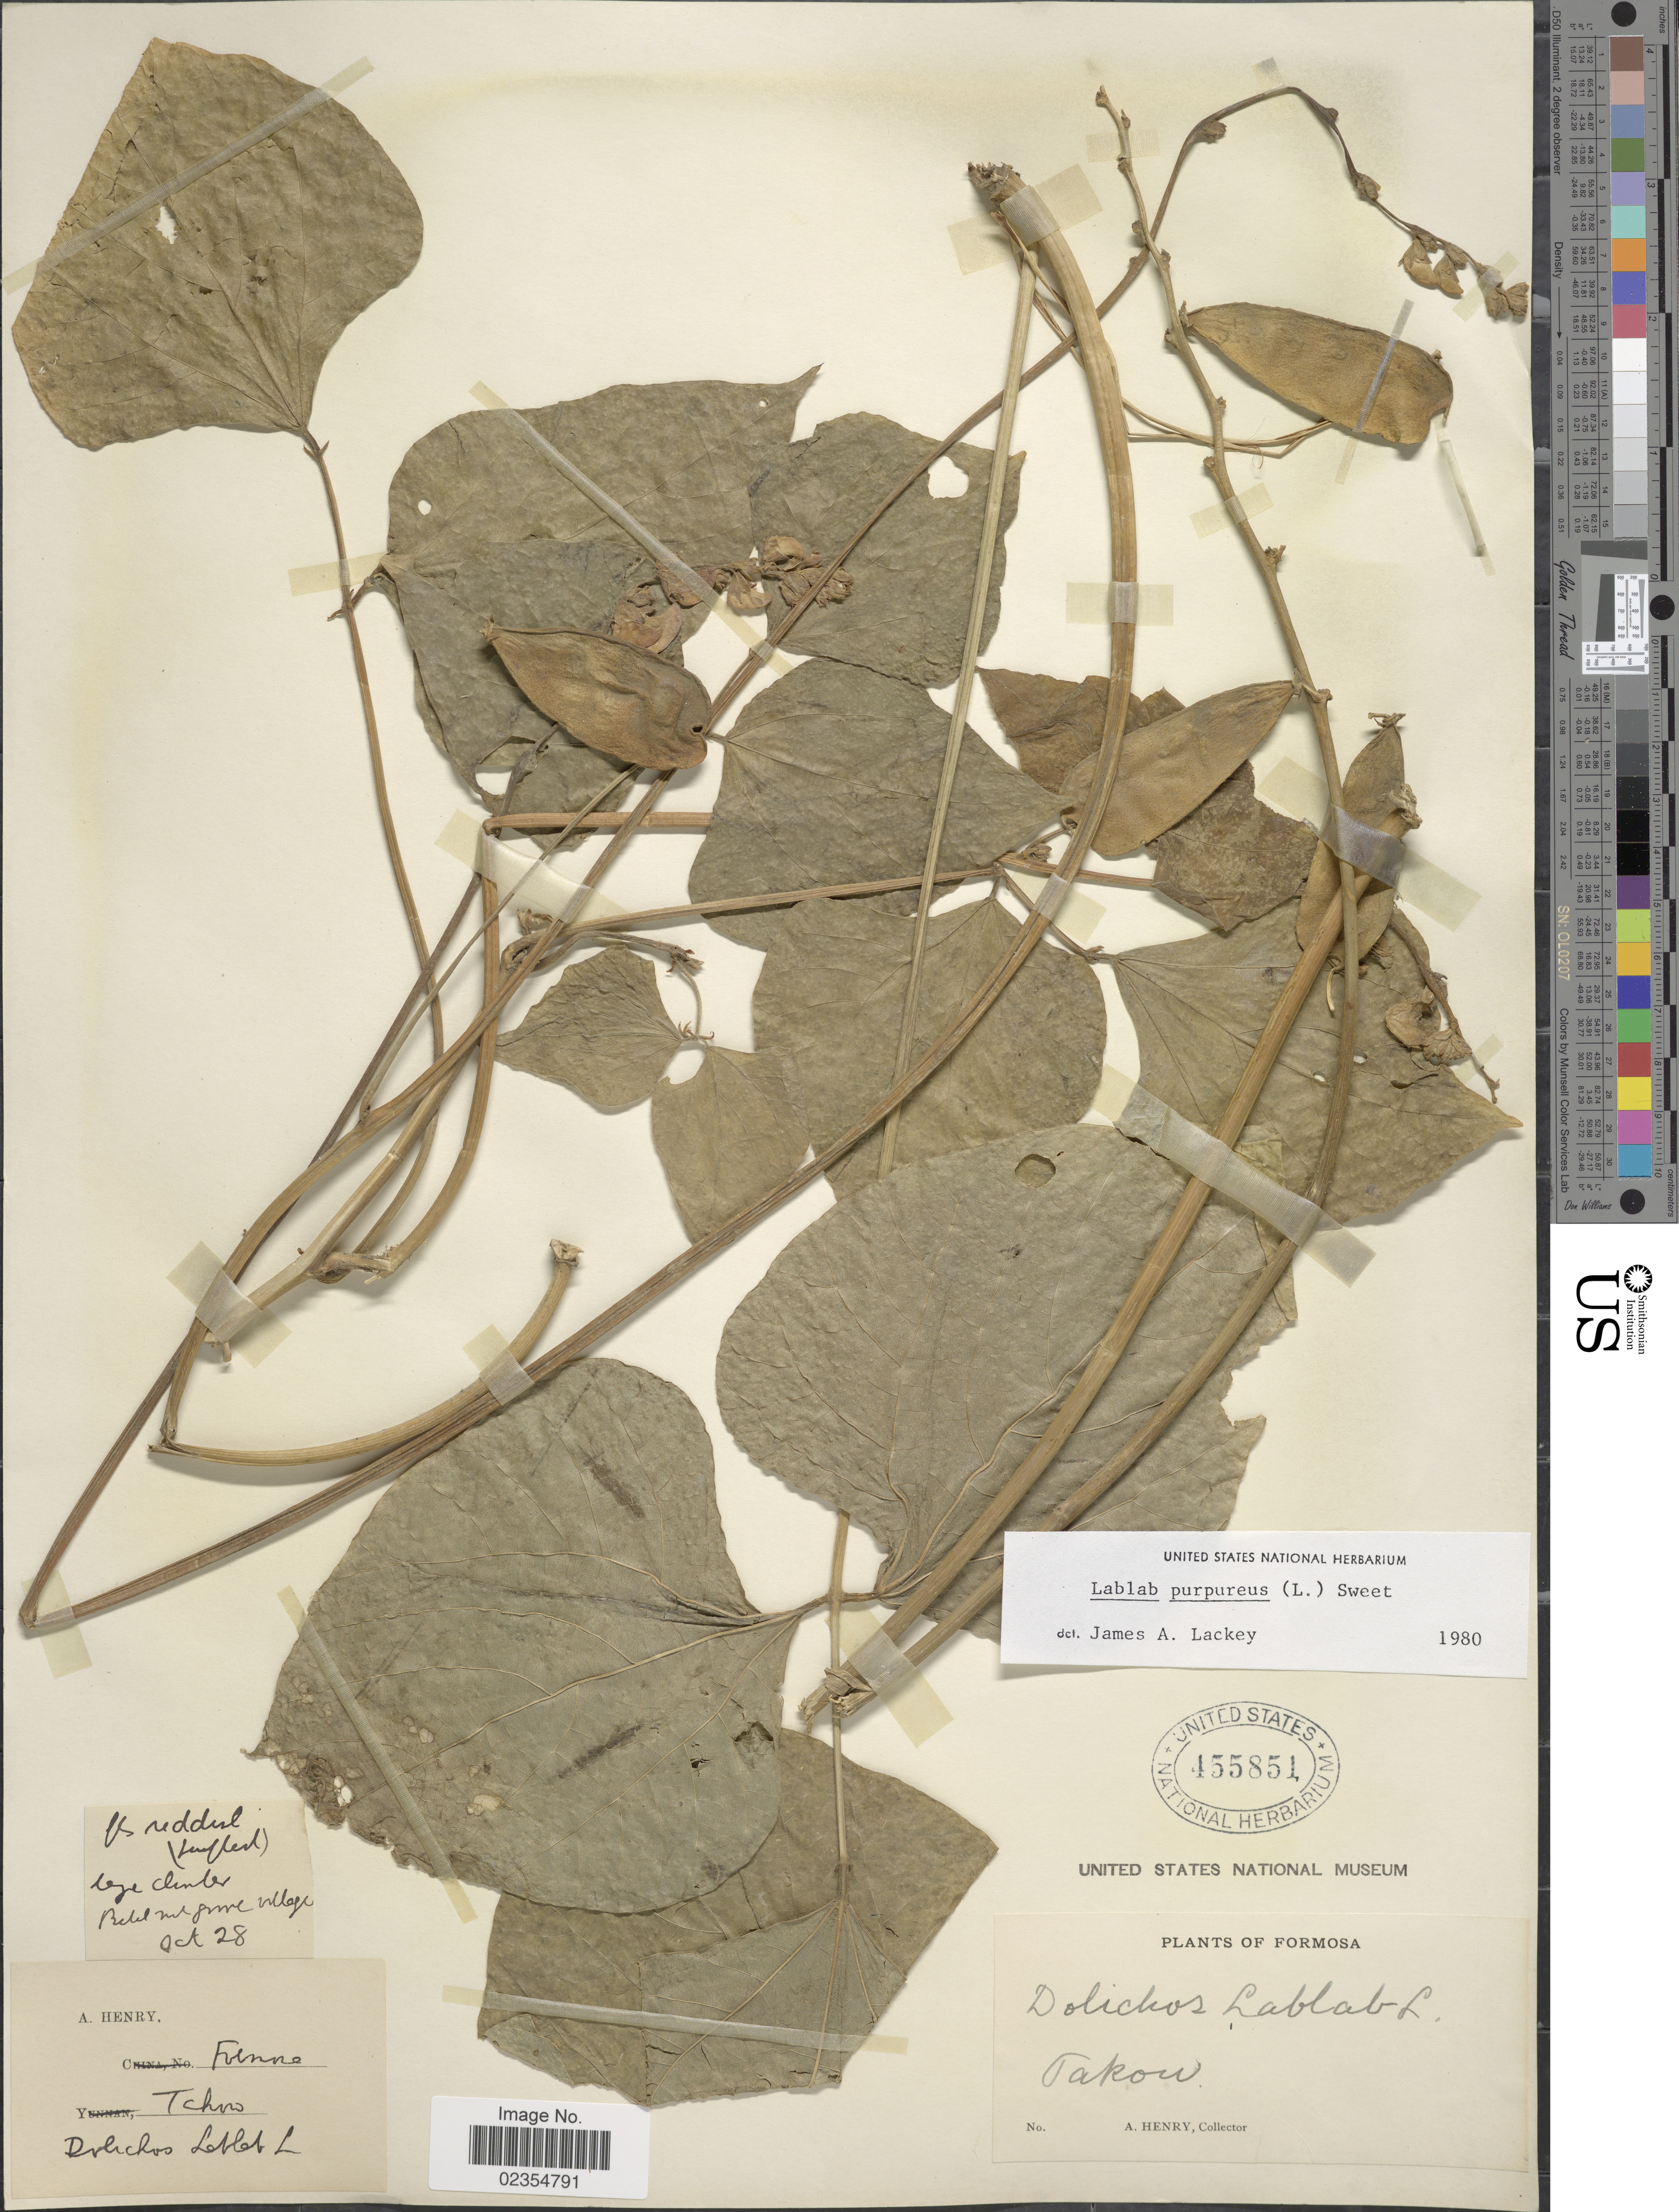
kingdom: Plantae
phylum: Tracheophyta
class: Magnoliopsida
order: Fabales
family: Fabaceae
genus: Lablab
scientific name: Lablab purpureus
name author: (L.) Sweet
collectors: A. Henry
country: Taiwan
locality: Formosa, Takow, wet ground village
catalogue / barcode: US 455851